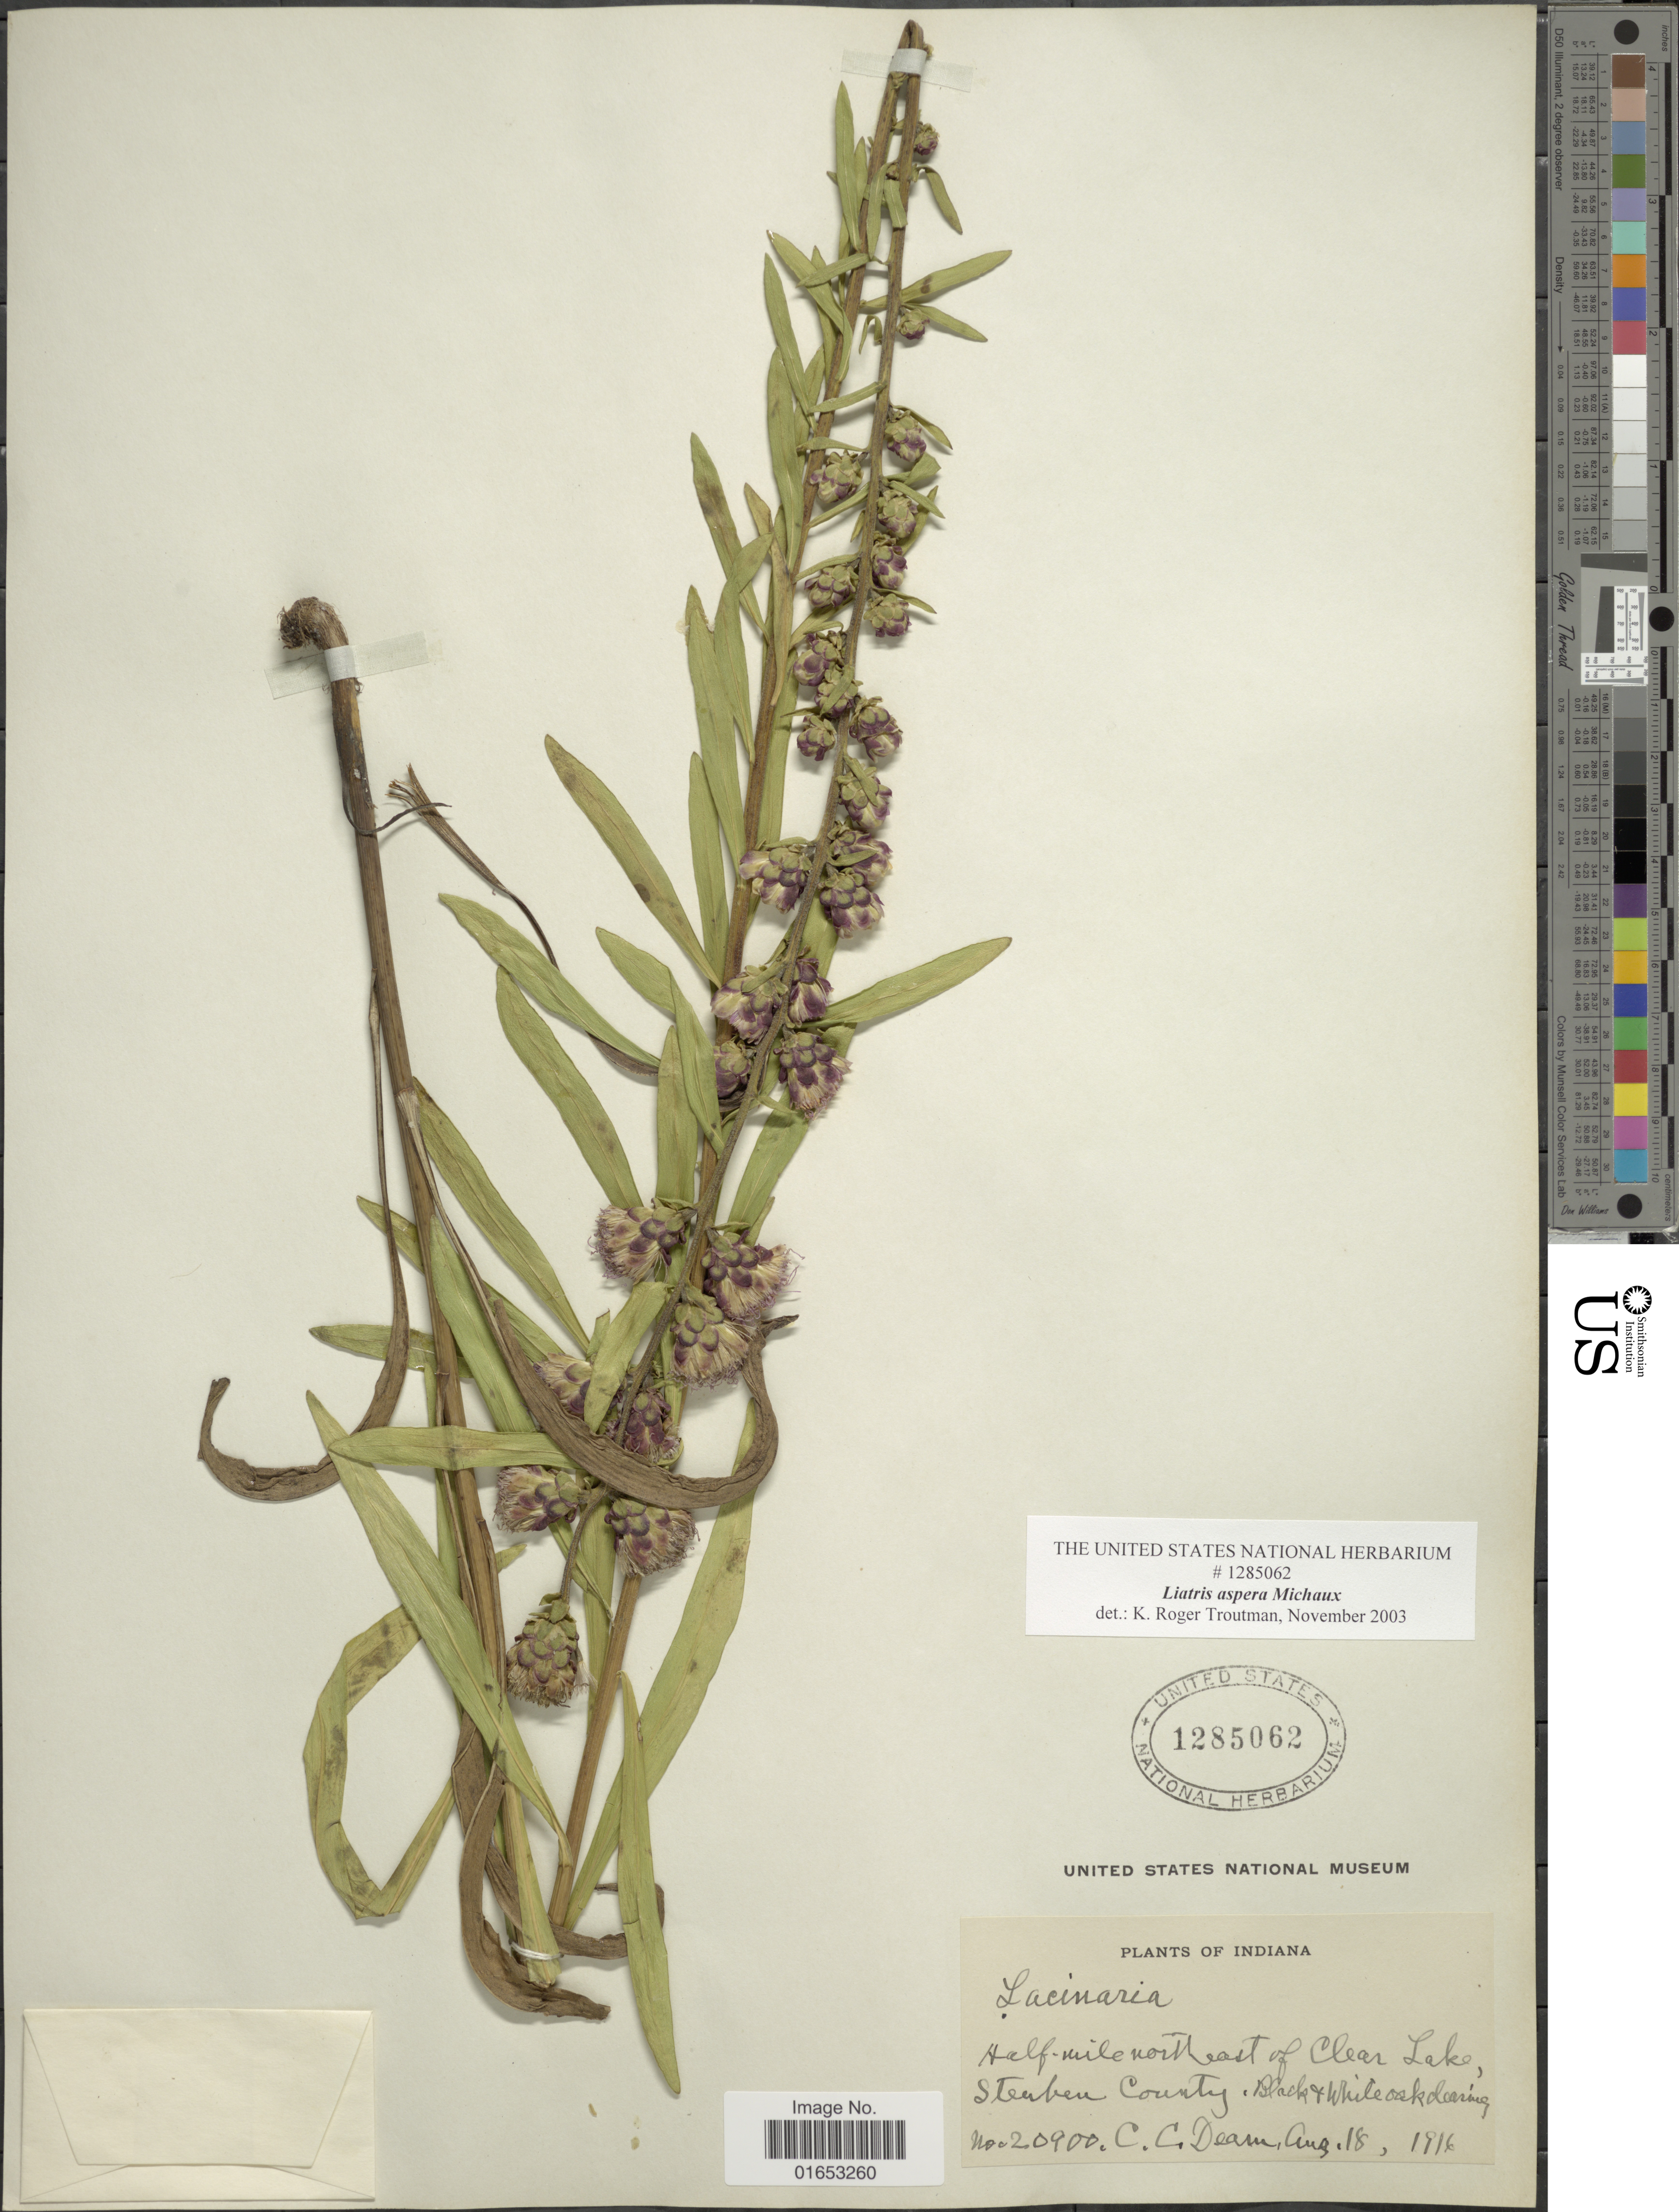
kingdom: Plantae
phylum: Tracheophyta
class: Magnoliopsida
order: Asterales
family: Asteraceae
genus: Liatris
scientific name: Liatris aspera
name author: Michx.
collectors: C. C. Deam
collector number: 20900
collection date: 1916-08-18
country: United States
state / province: Indiana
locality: Half mile northeast of Clear Lake, Steuben County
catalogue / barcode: US 1285062